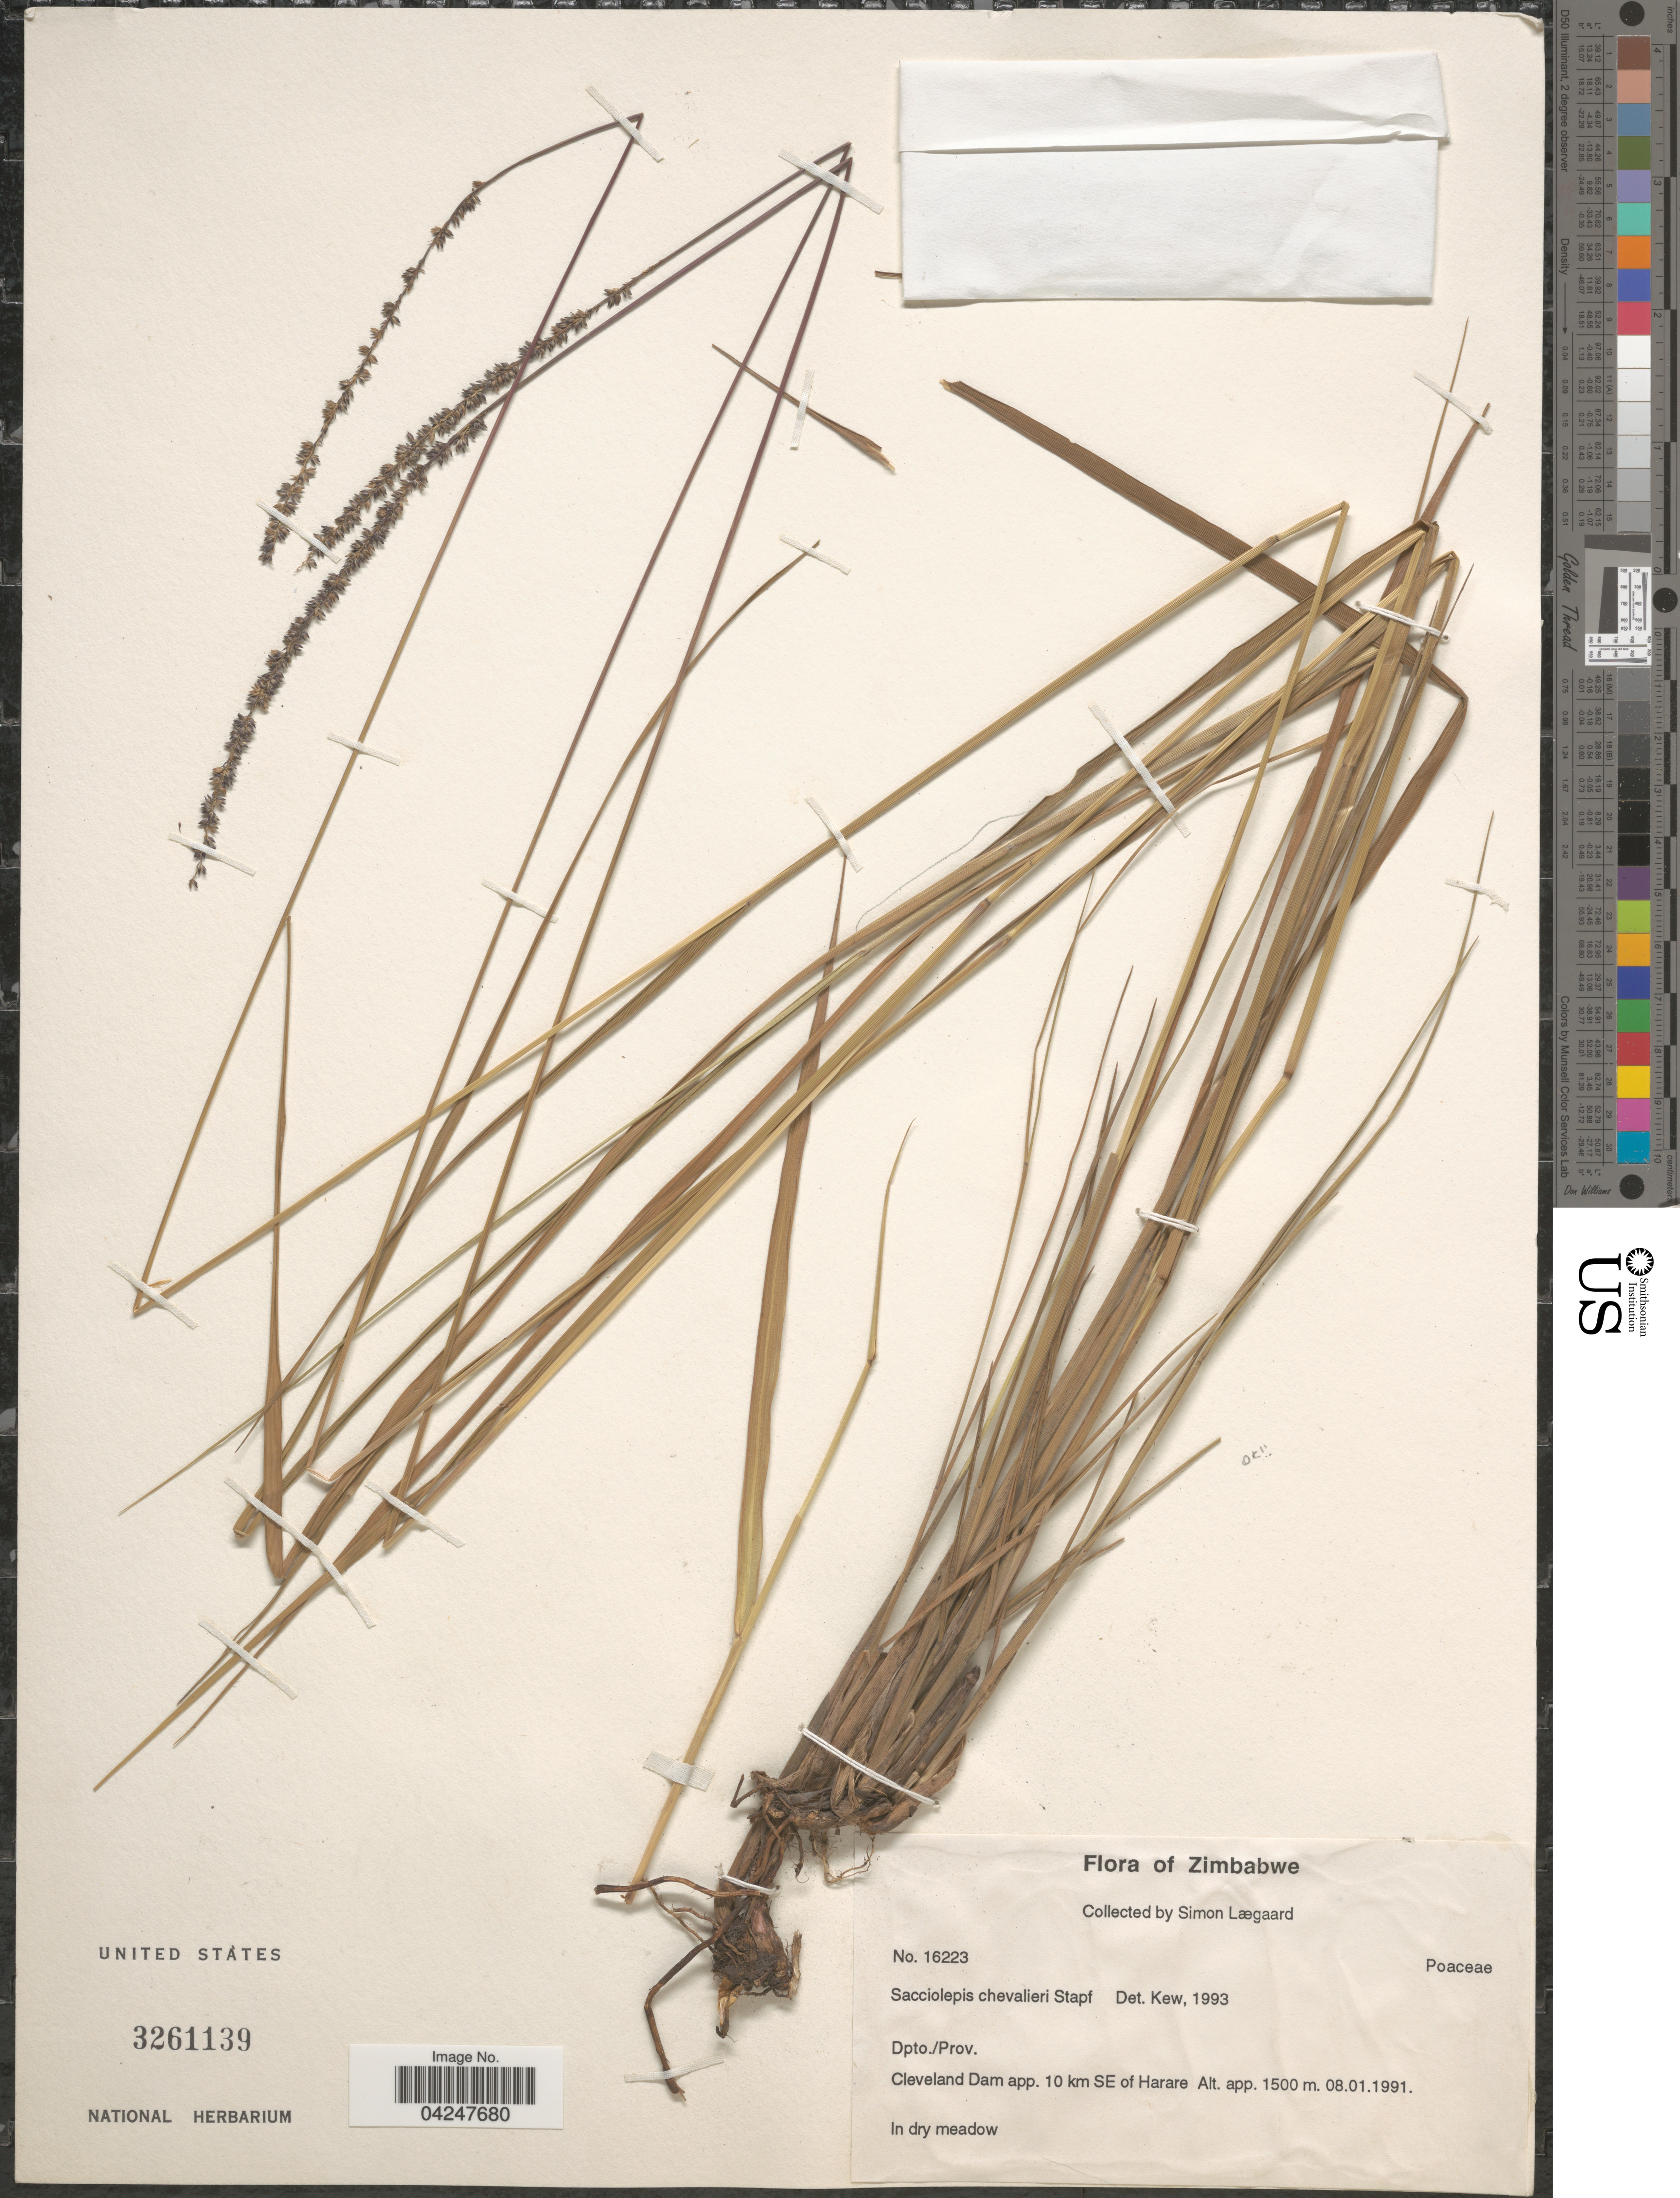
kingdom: Plantae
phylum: Tracheophyta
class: Liliopsida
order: Poales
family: Poaceae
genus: Sacciolepis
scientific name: Sacciolepis chevalieri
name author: Stapf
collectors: S. Lægaard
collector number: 16223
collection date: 1991-01-08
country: Zimbabwe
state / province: Harare (city)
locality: Cleveland Dam app. 10 km SE of Harare. In dry meadow.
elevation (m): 1500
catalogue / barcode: US 3261139